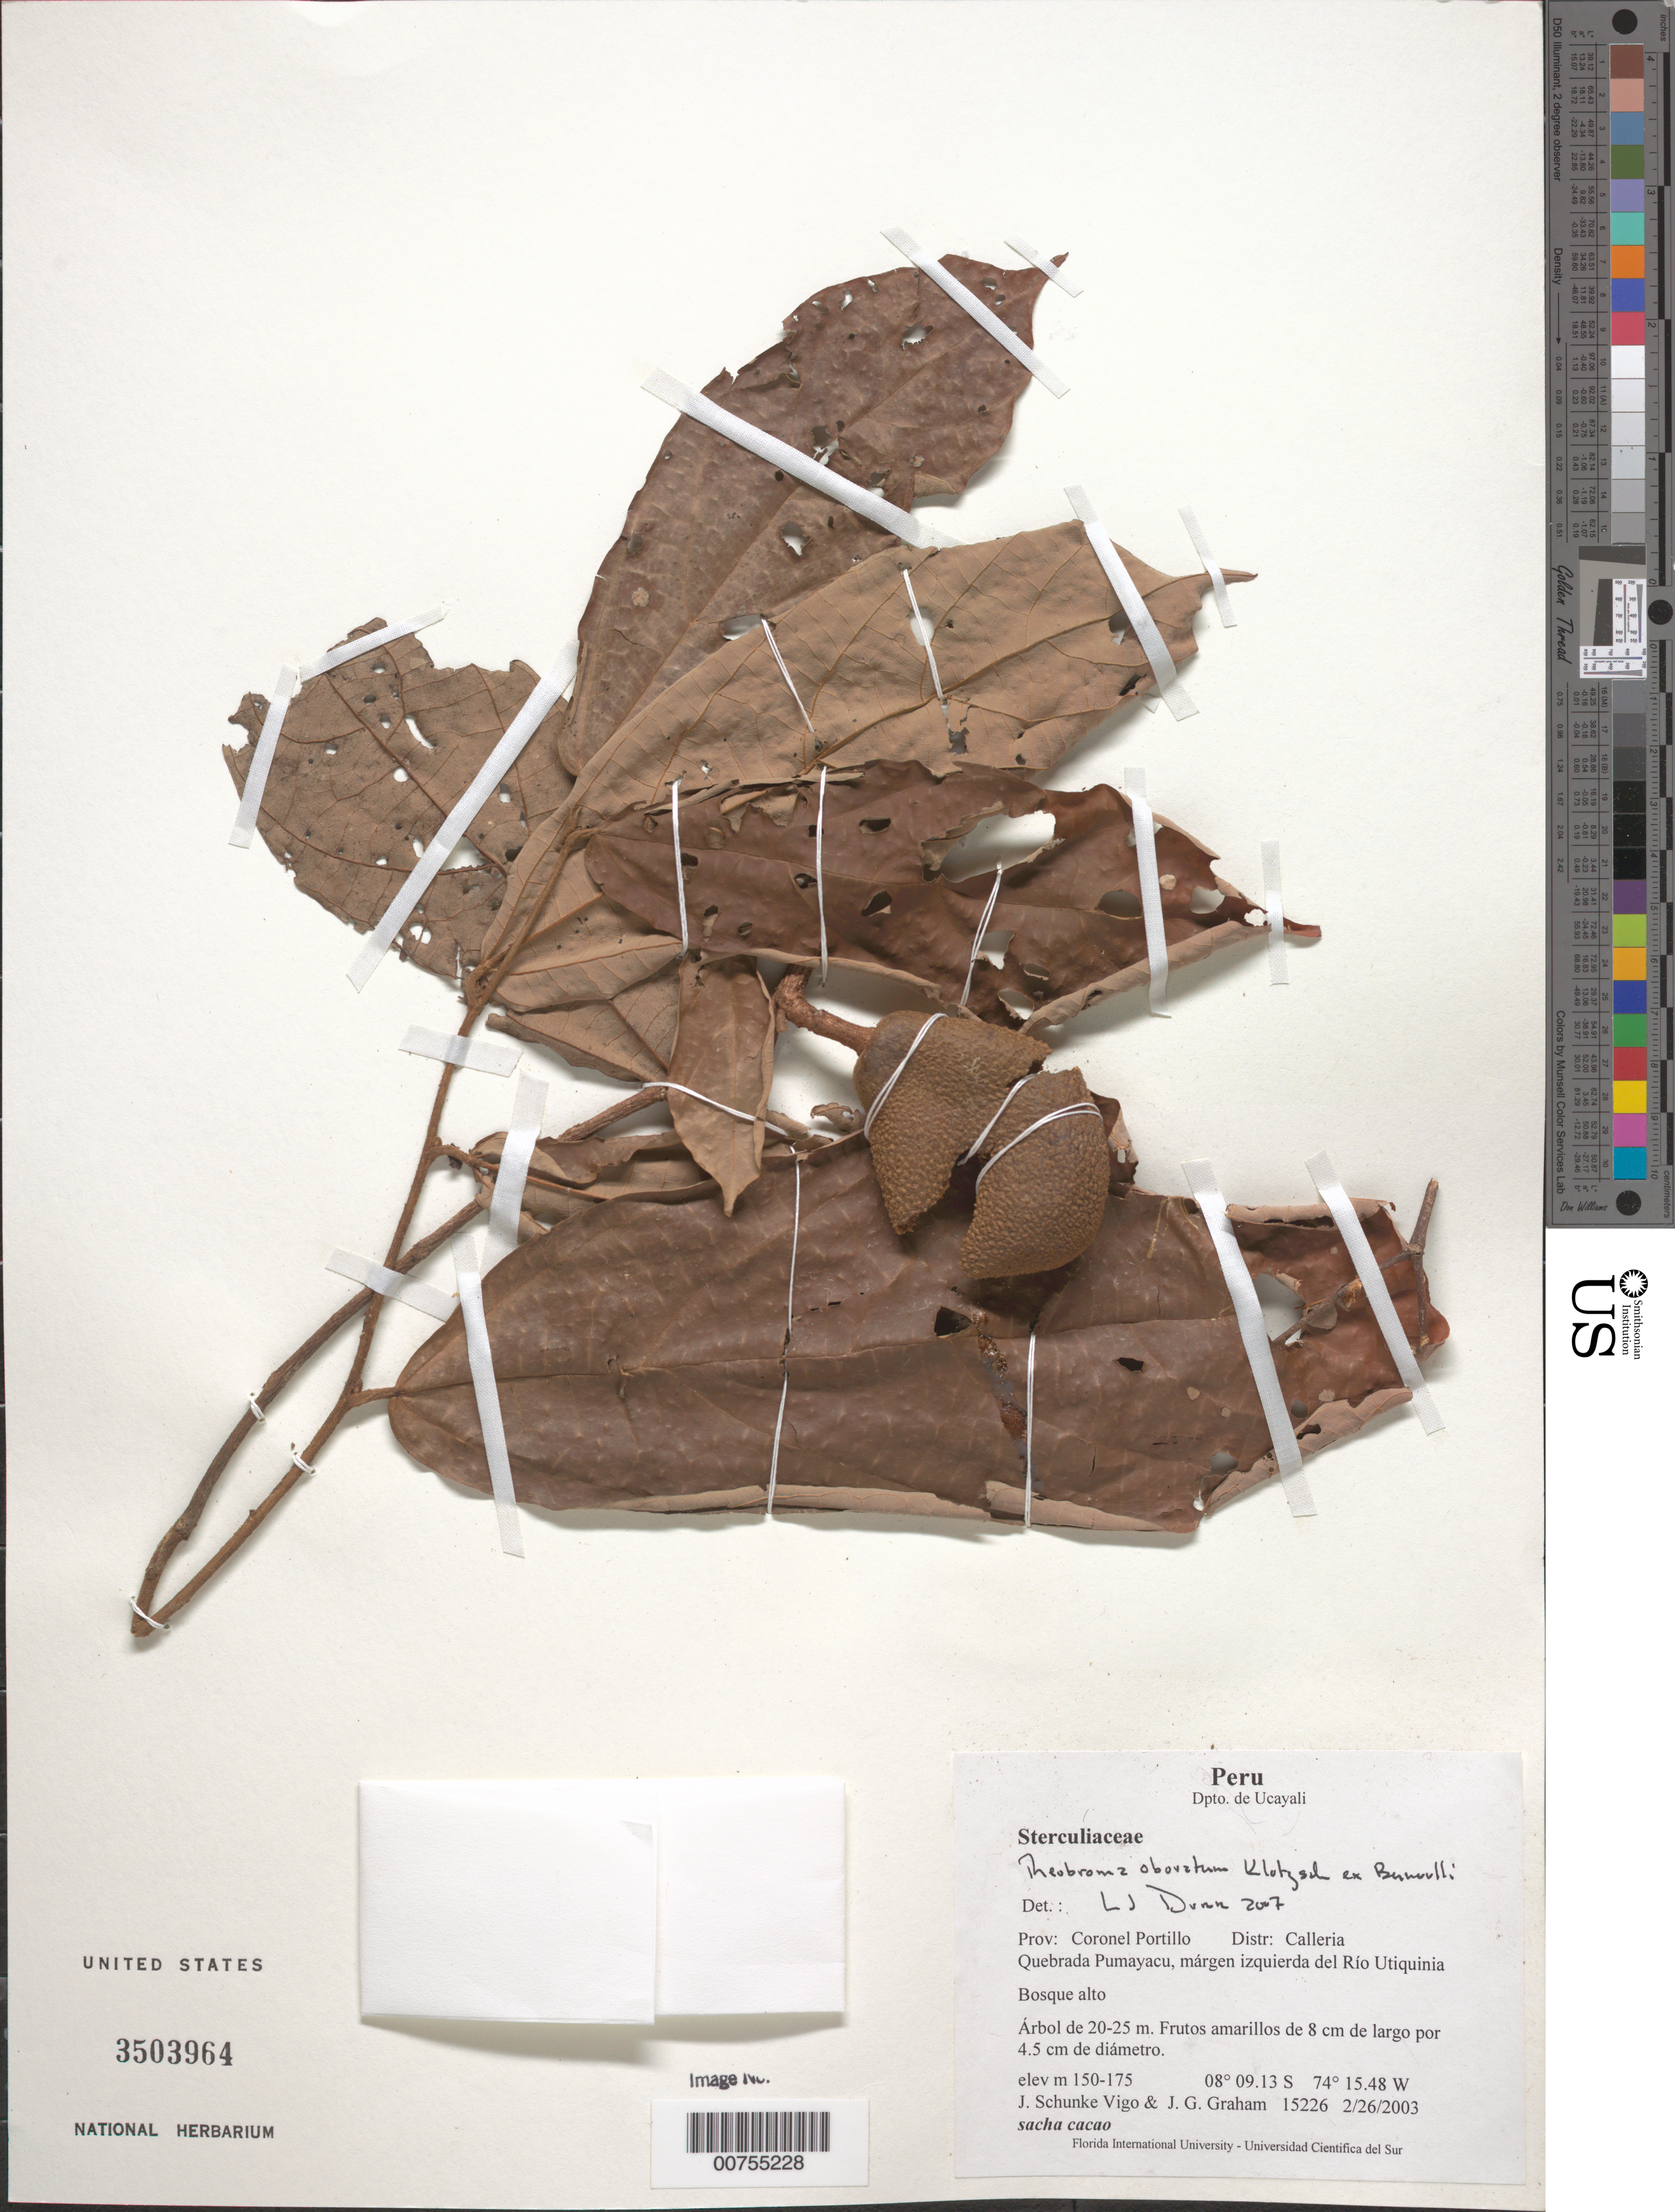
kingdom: Plantae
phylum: Tracheophyta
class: Magnoliopsida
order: Malvales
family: Malvaceae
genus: Theobroma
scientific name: Theobroma obovatum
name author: Klotzsch ex Bernoulli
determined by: Dorr, L. J., (BOT), Smithsonian Institution - National Museum of Natural History (UNITED STATES)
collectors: J. Schunke Vigo & J. Graham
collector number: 15226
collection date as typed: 26 Feb 2003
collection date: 2003-02-26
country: Peru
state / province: Ucayali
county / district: Coronel Portillo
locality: Calleria. Quebrada Pumayacu, márgen izquierda del Río Utiquinia.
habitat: Bosque alto.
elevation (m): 150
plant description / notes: Common name: sacha cacao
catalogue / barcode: US 3503964